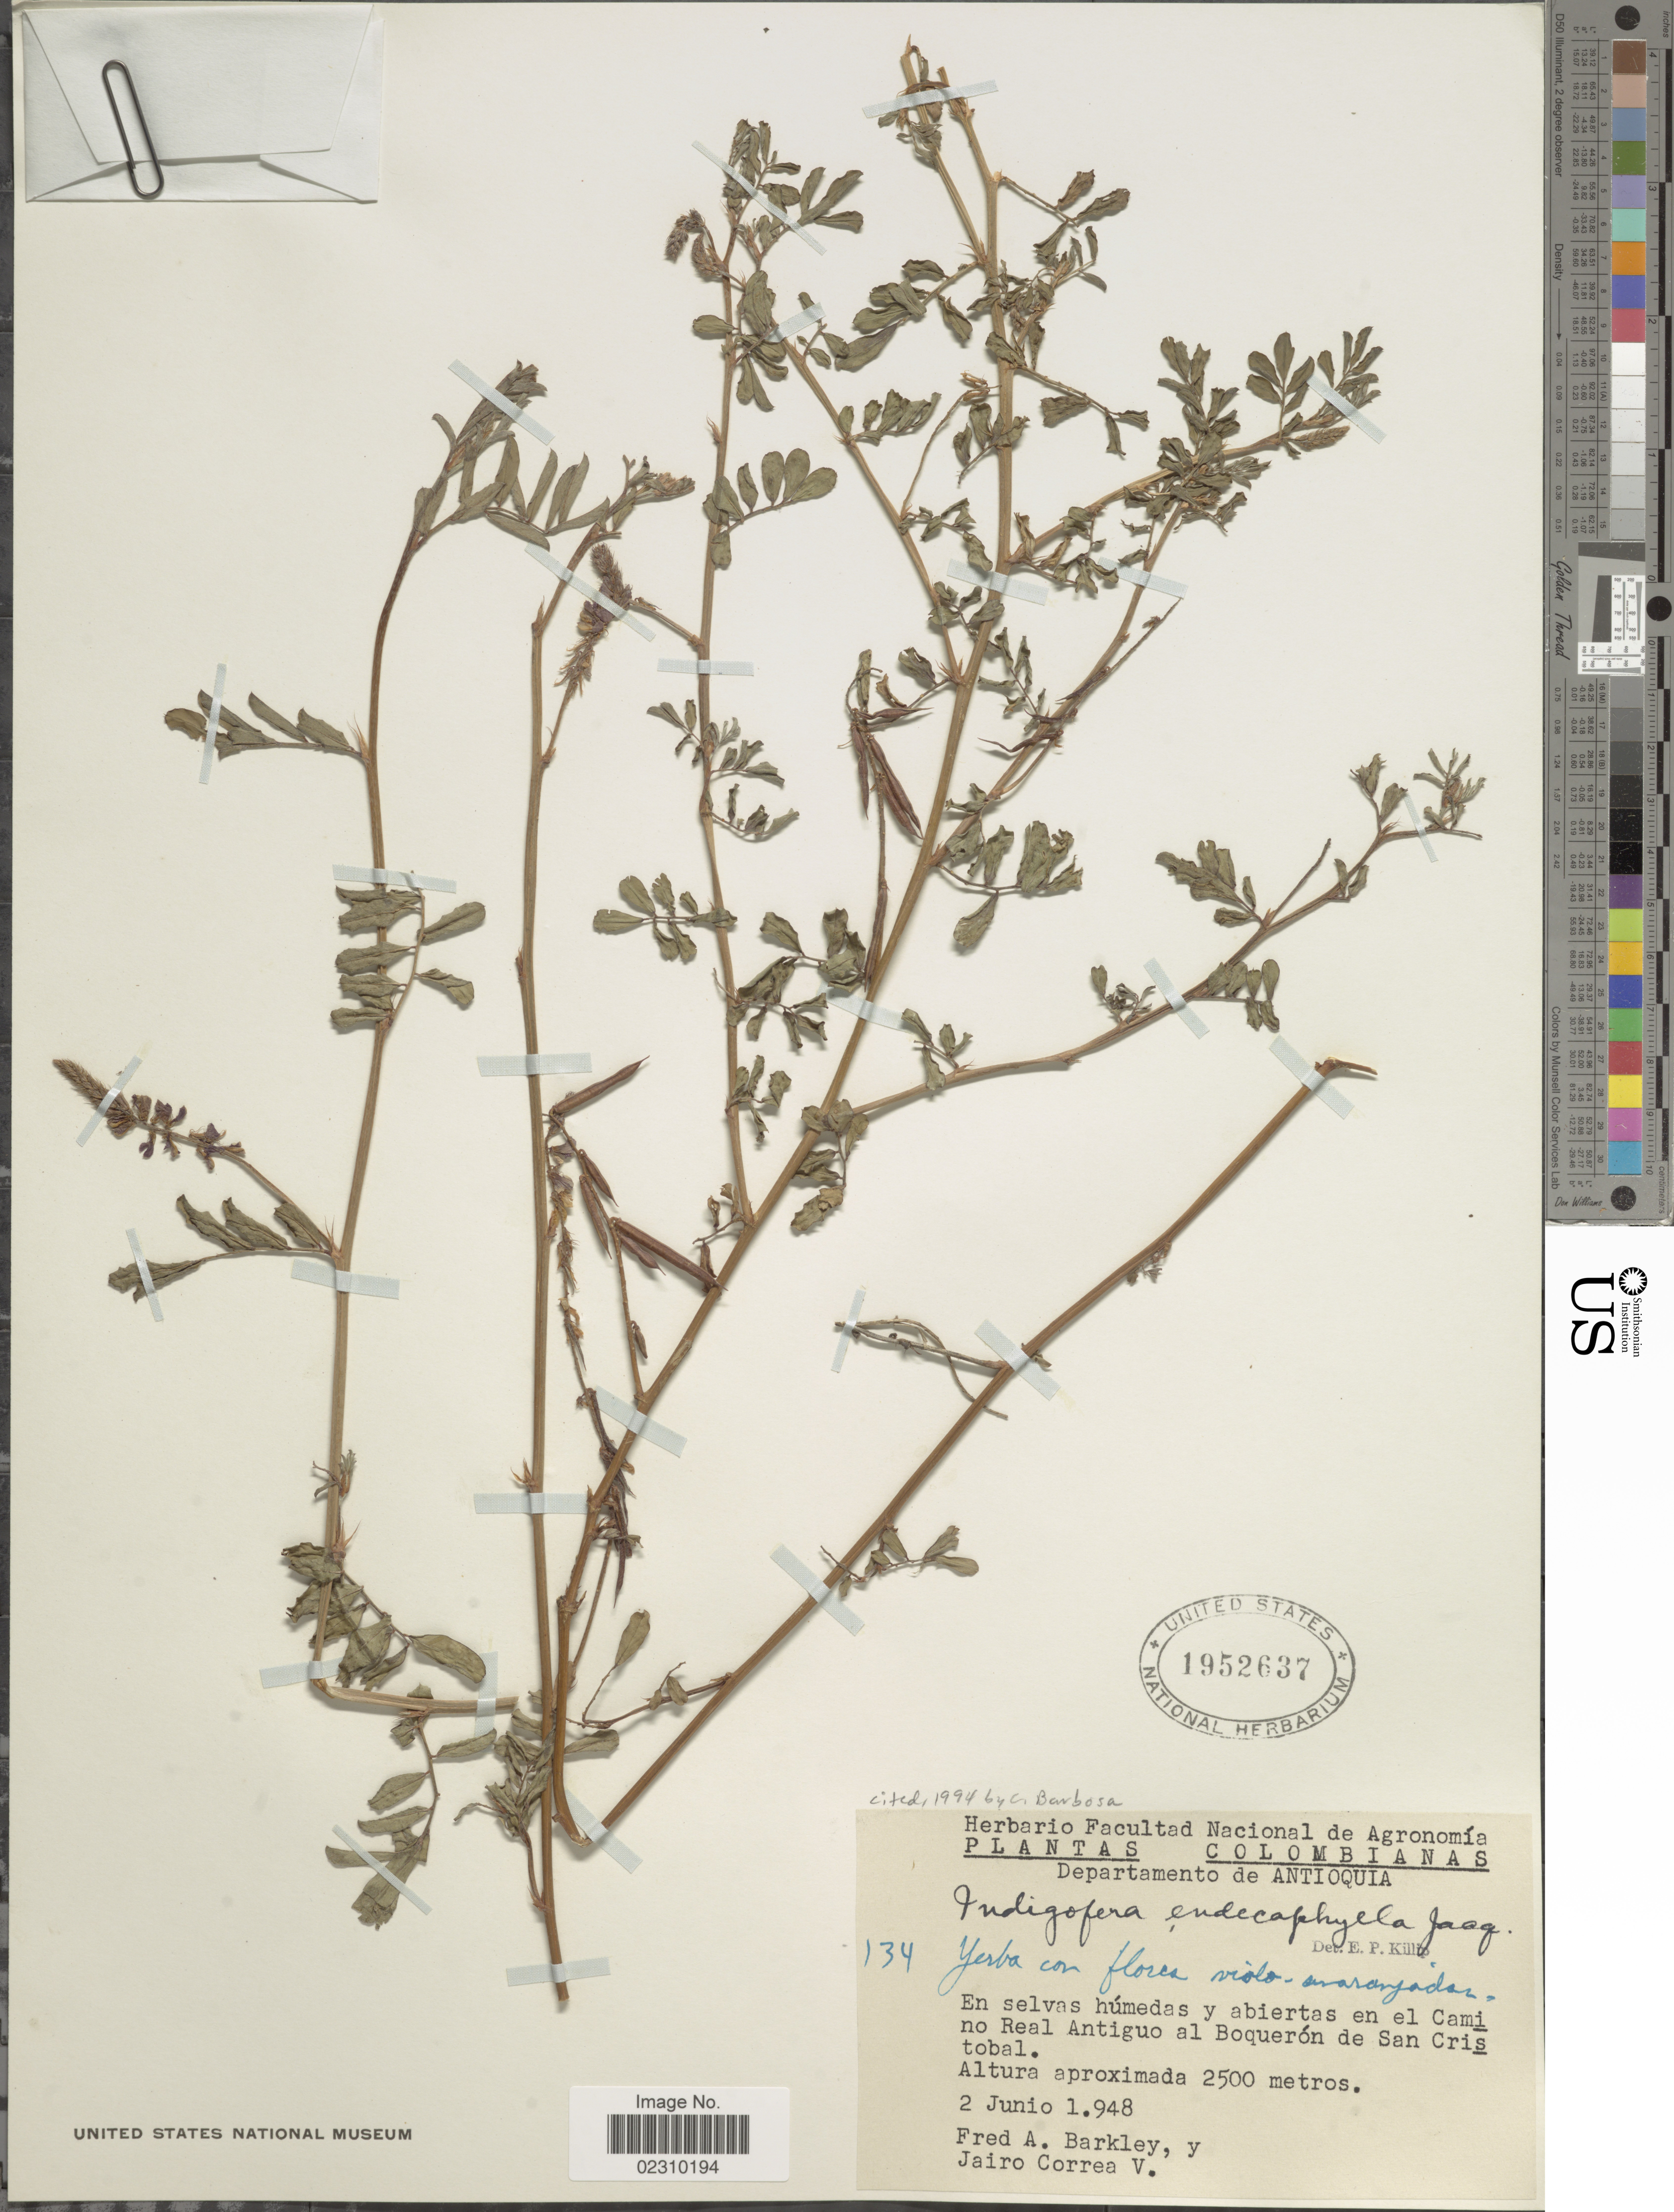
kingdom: Plantae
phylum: Tracheophyta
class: Magnoliopsida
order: Fabales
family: Fabaceae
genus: Indigofera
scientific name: Indigofera endecaphylla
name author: Jacq. ex Poir.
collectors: F. A. Barkley & J. Correa V.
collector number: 134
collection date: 1948-06-02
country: Colombia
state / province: Antioquia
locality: Departamento de Antioquia. En selvas humedas y abiertas en el camino real Antiguo al Boqueron de San Cristobal.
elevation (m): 2500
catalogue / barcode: US 1952637